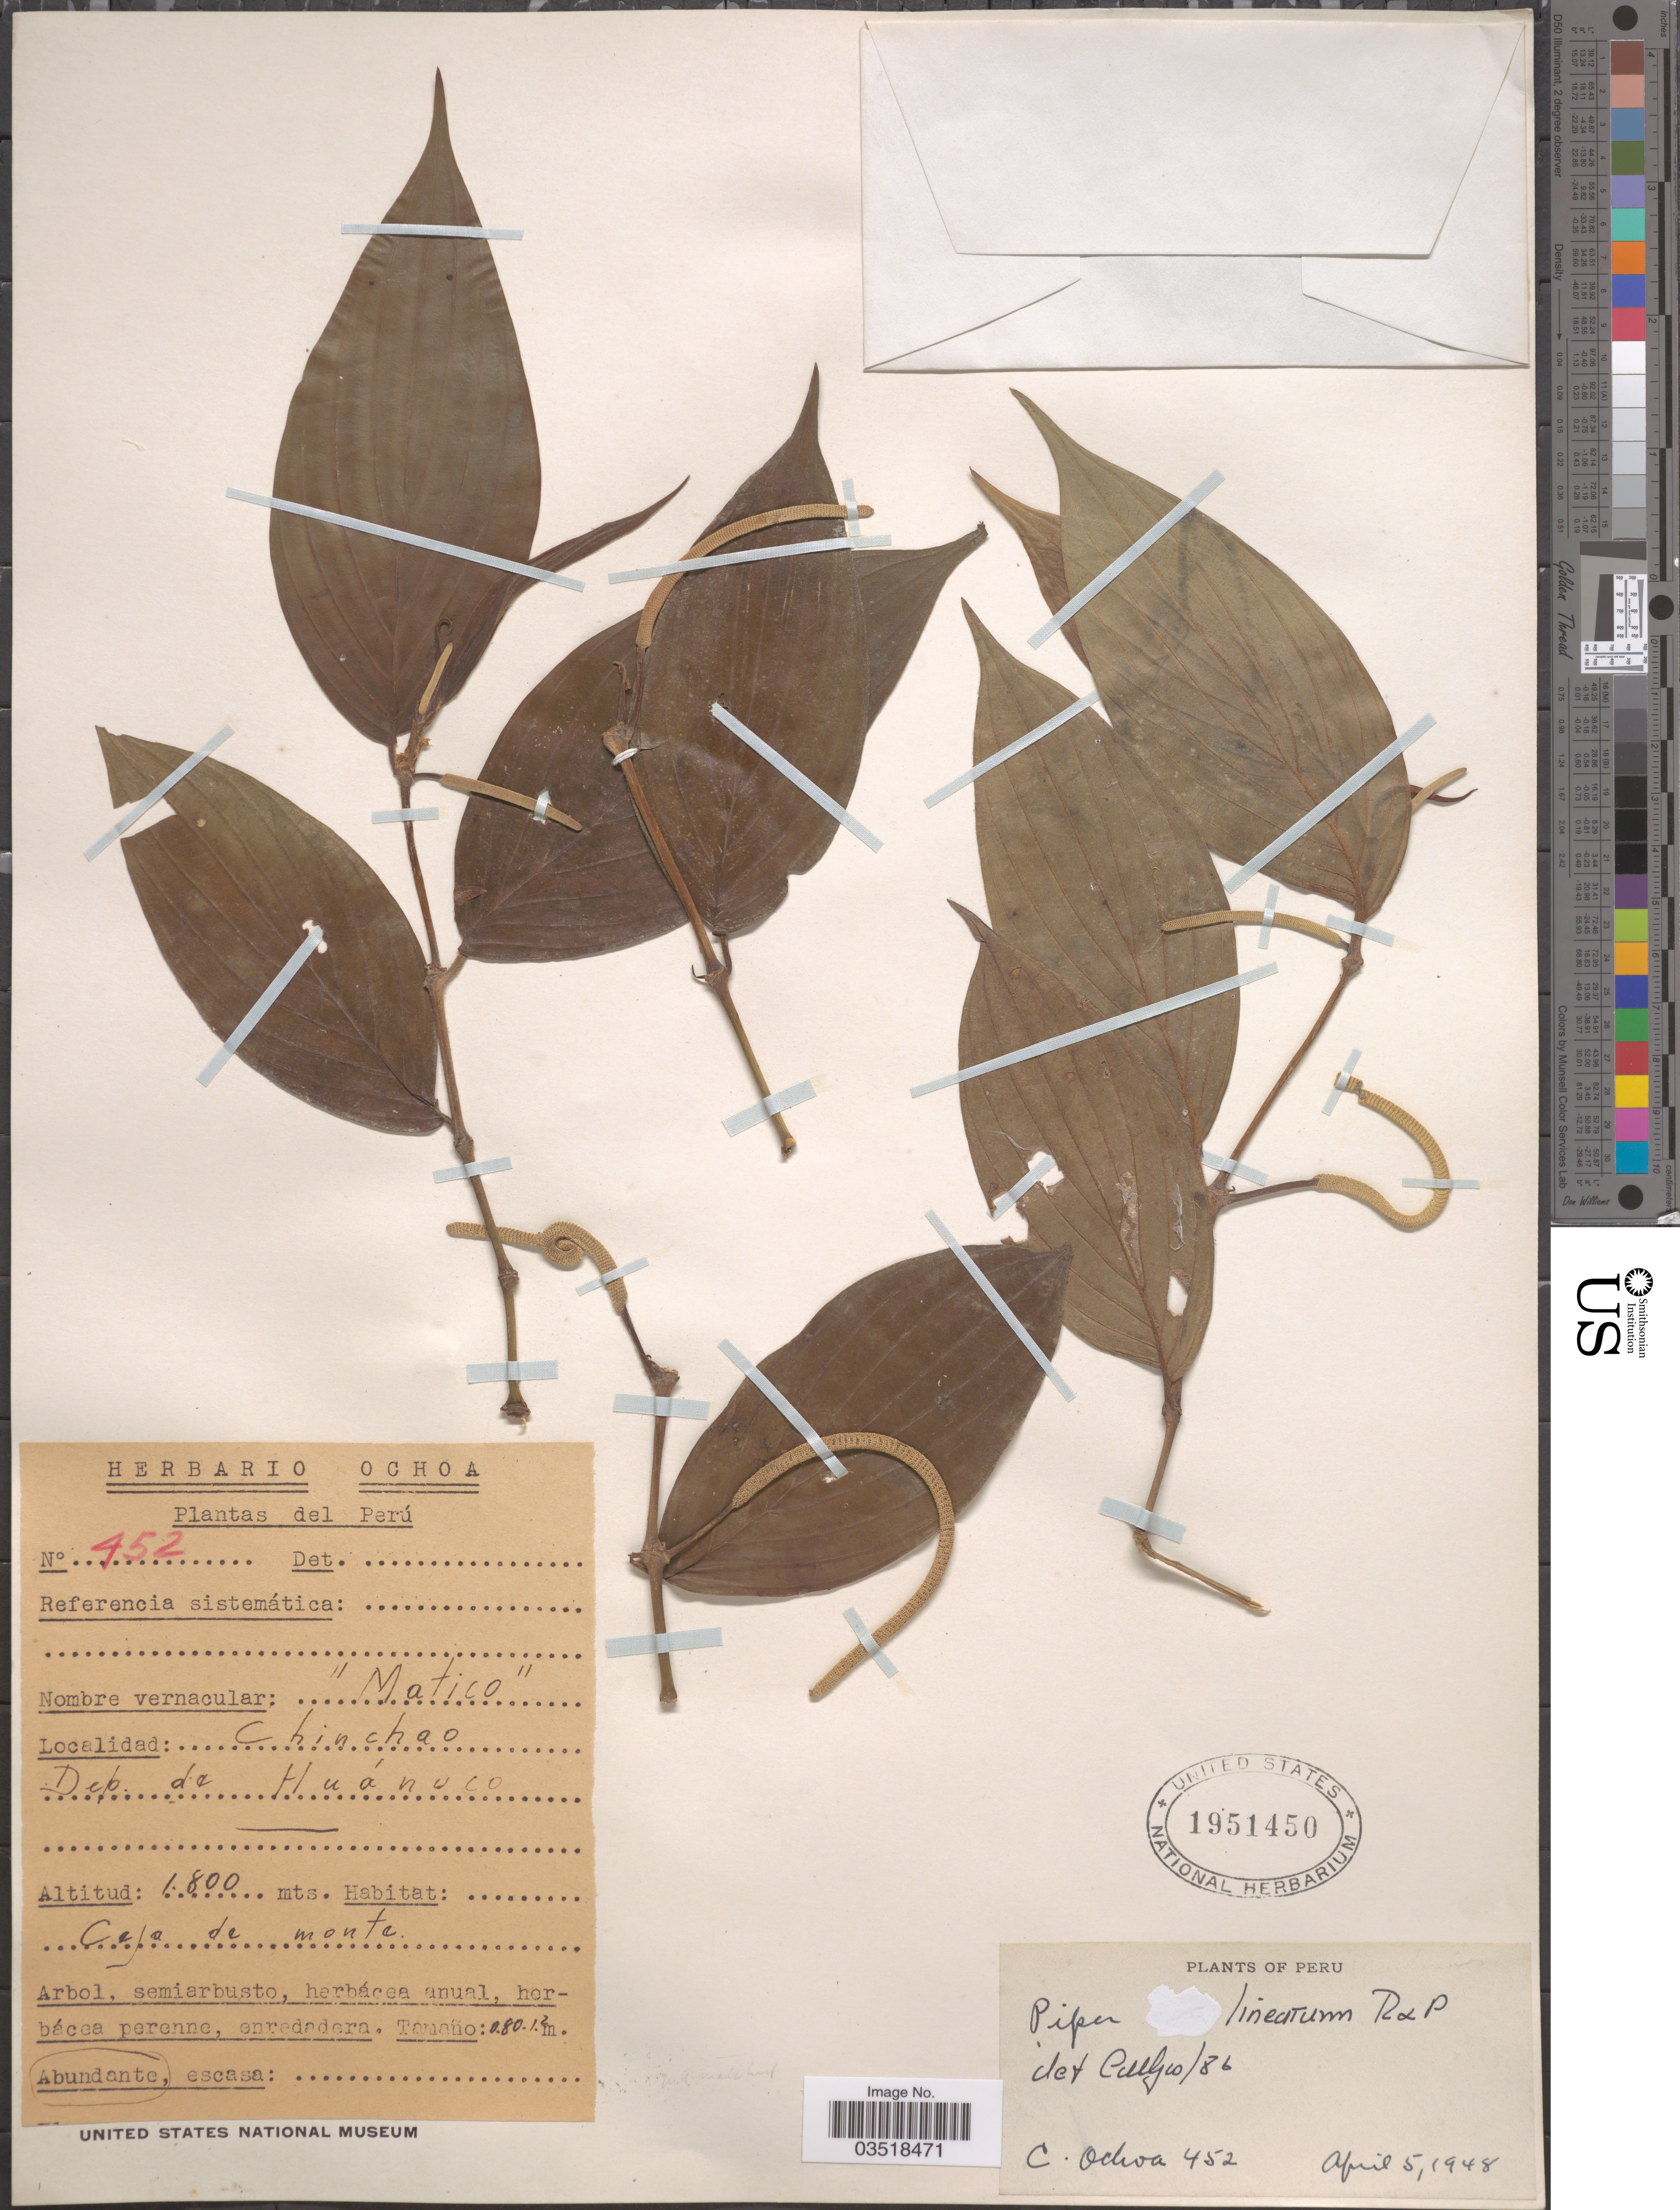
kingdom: Plantae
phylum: Tracheophyta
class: Magnoliopsida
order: Piperales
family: Piperaceae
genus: Piper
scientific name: Piper lineatum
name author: Ruiz & Pav.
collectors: C. Ochoa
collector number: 452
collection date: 1948-04-05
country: Peru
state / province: Huánuco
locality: Dep. de Huánuco.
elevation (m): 1800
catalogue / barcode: US 1951450